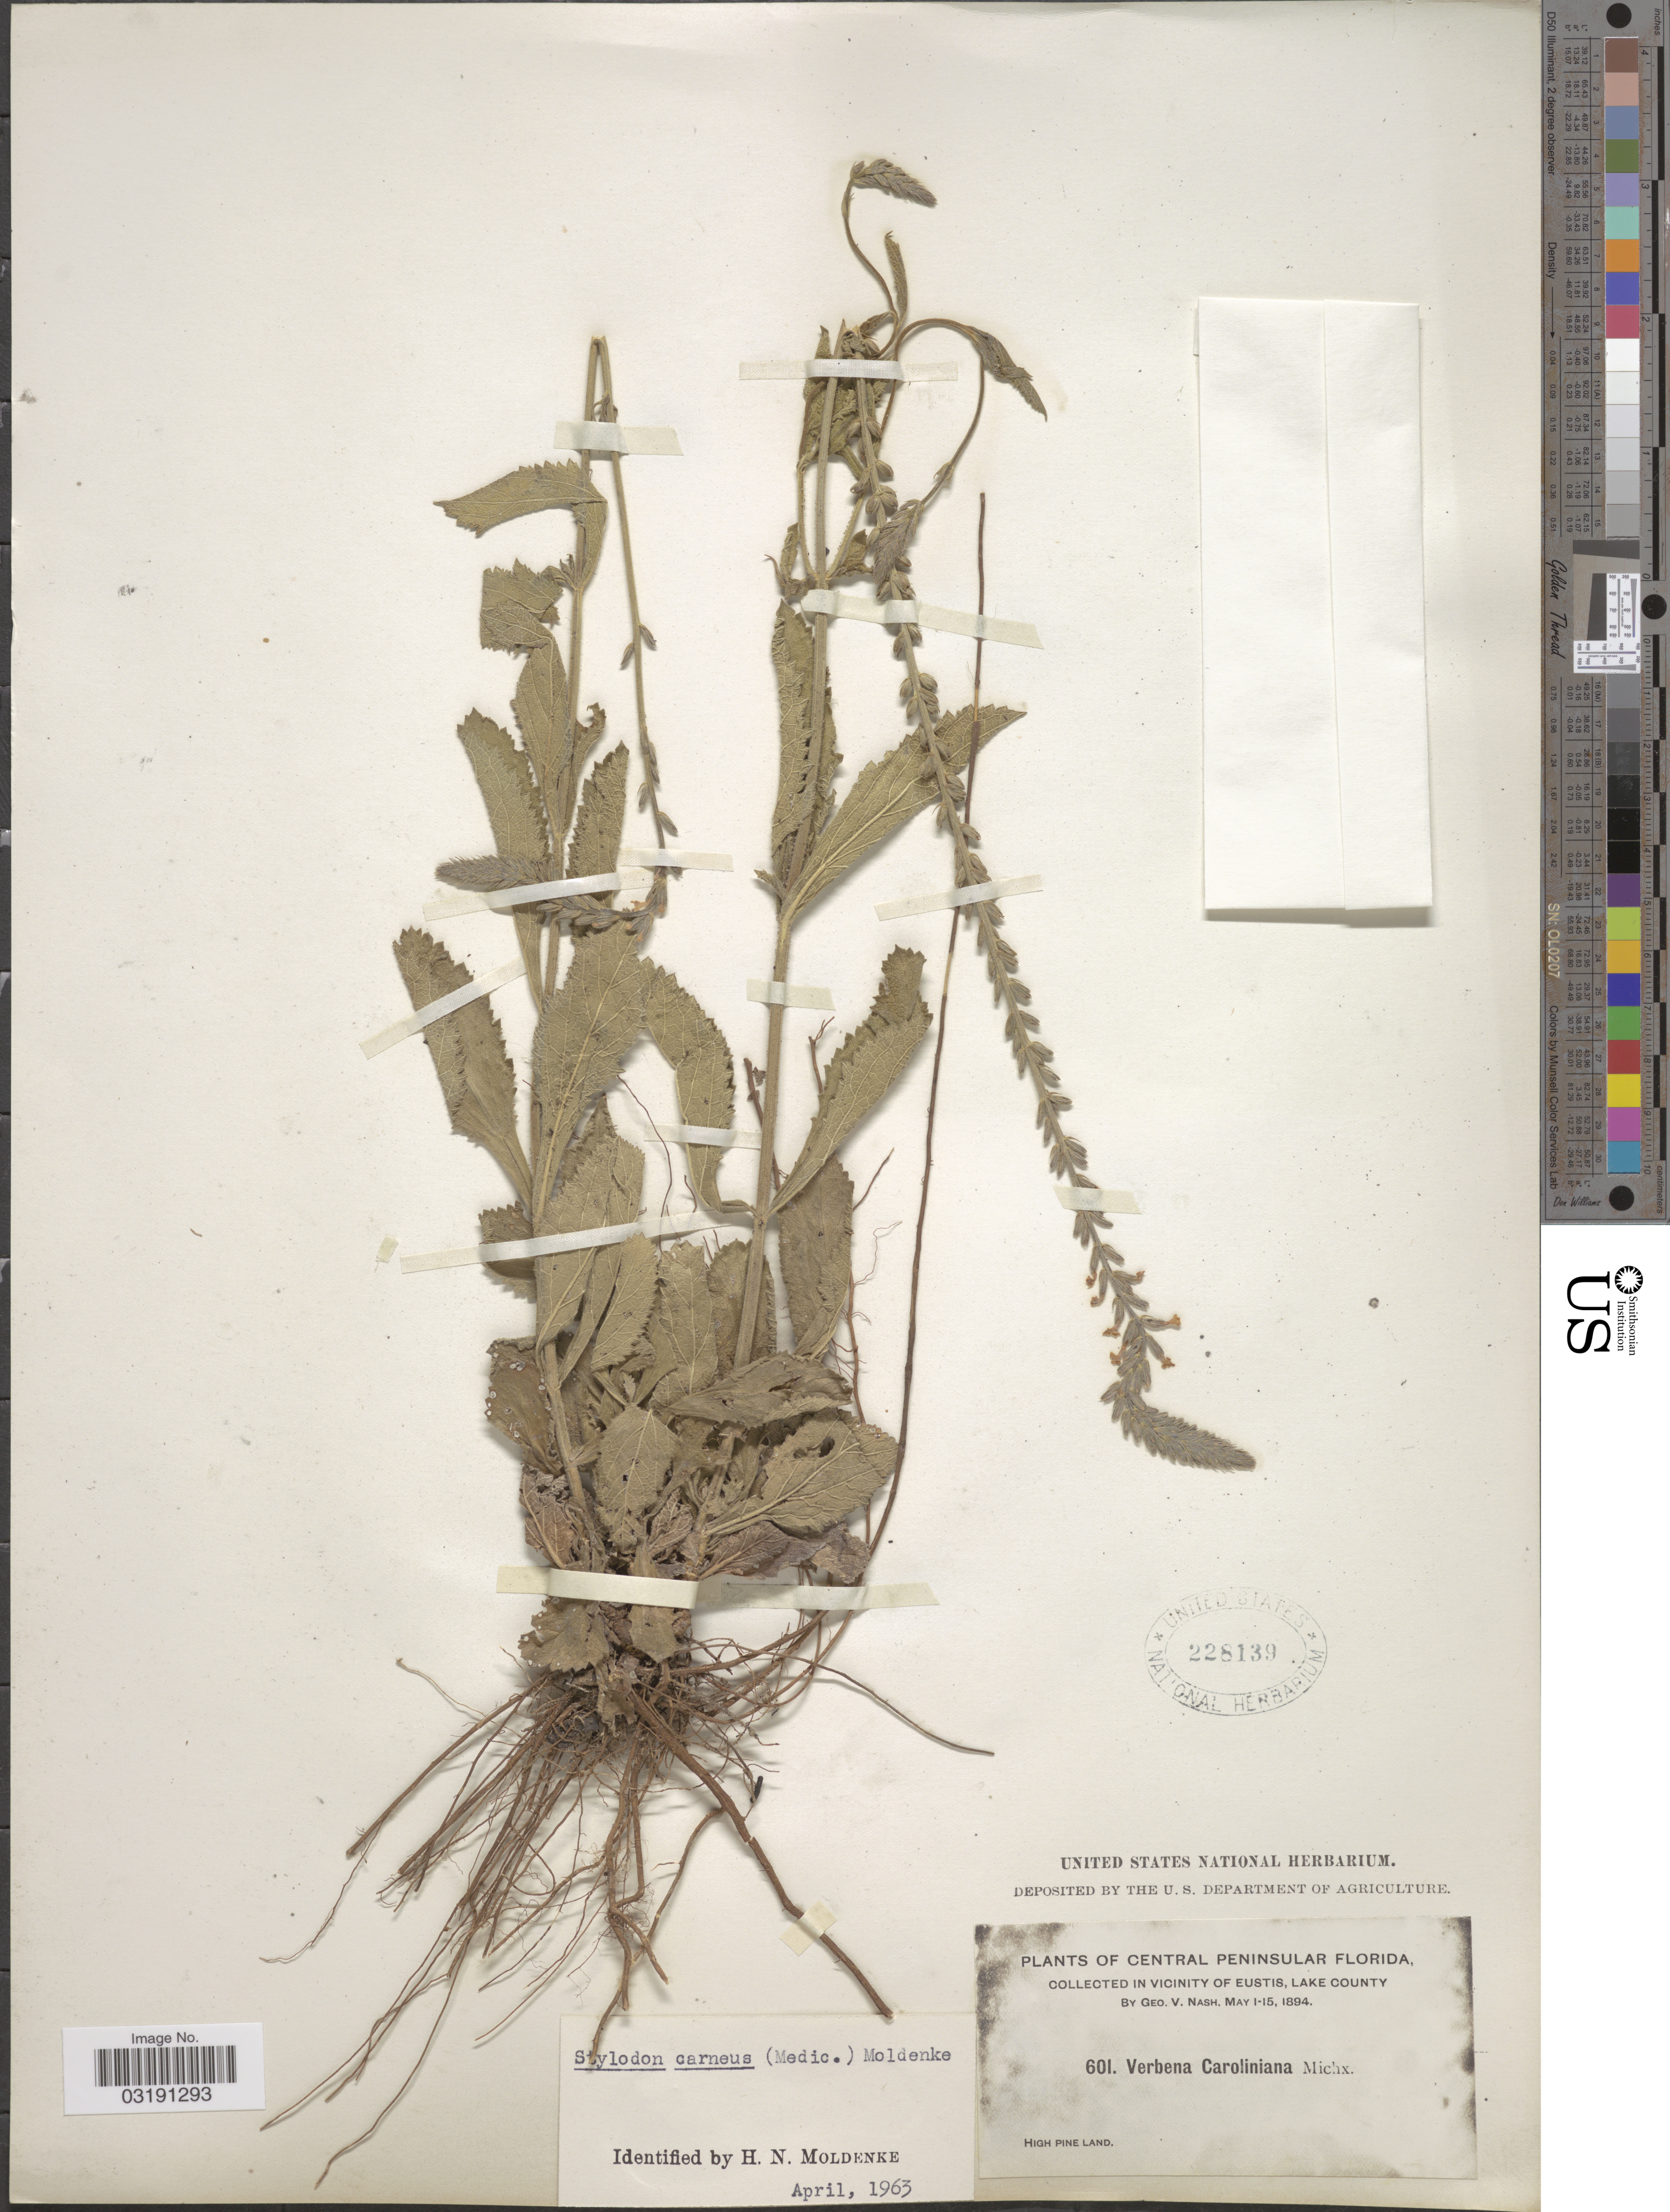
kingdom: Plantae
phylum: Tracheophyta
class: Magnoliopsida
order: Lamiales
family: Verbenaceae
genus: Verbena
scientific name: Verbena carnea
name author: Medik.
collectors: G. V. Nash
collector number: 601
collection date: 1894-05-01/1894-05-15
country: United States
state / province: Florida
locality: Central Peninsular Florida, Vicinity of Eustis, Lake County.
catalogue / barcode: US 228139